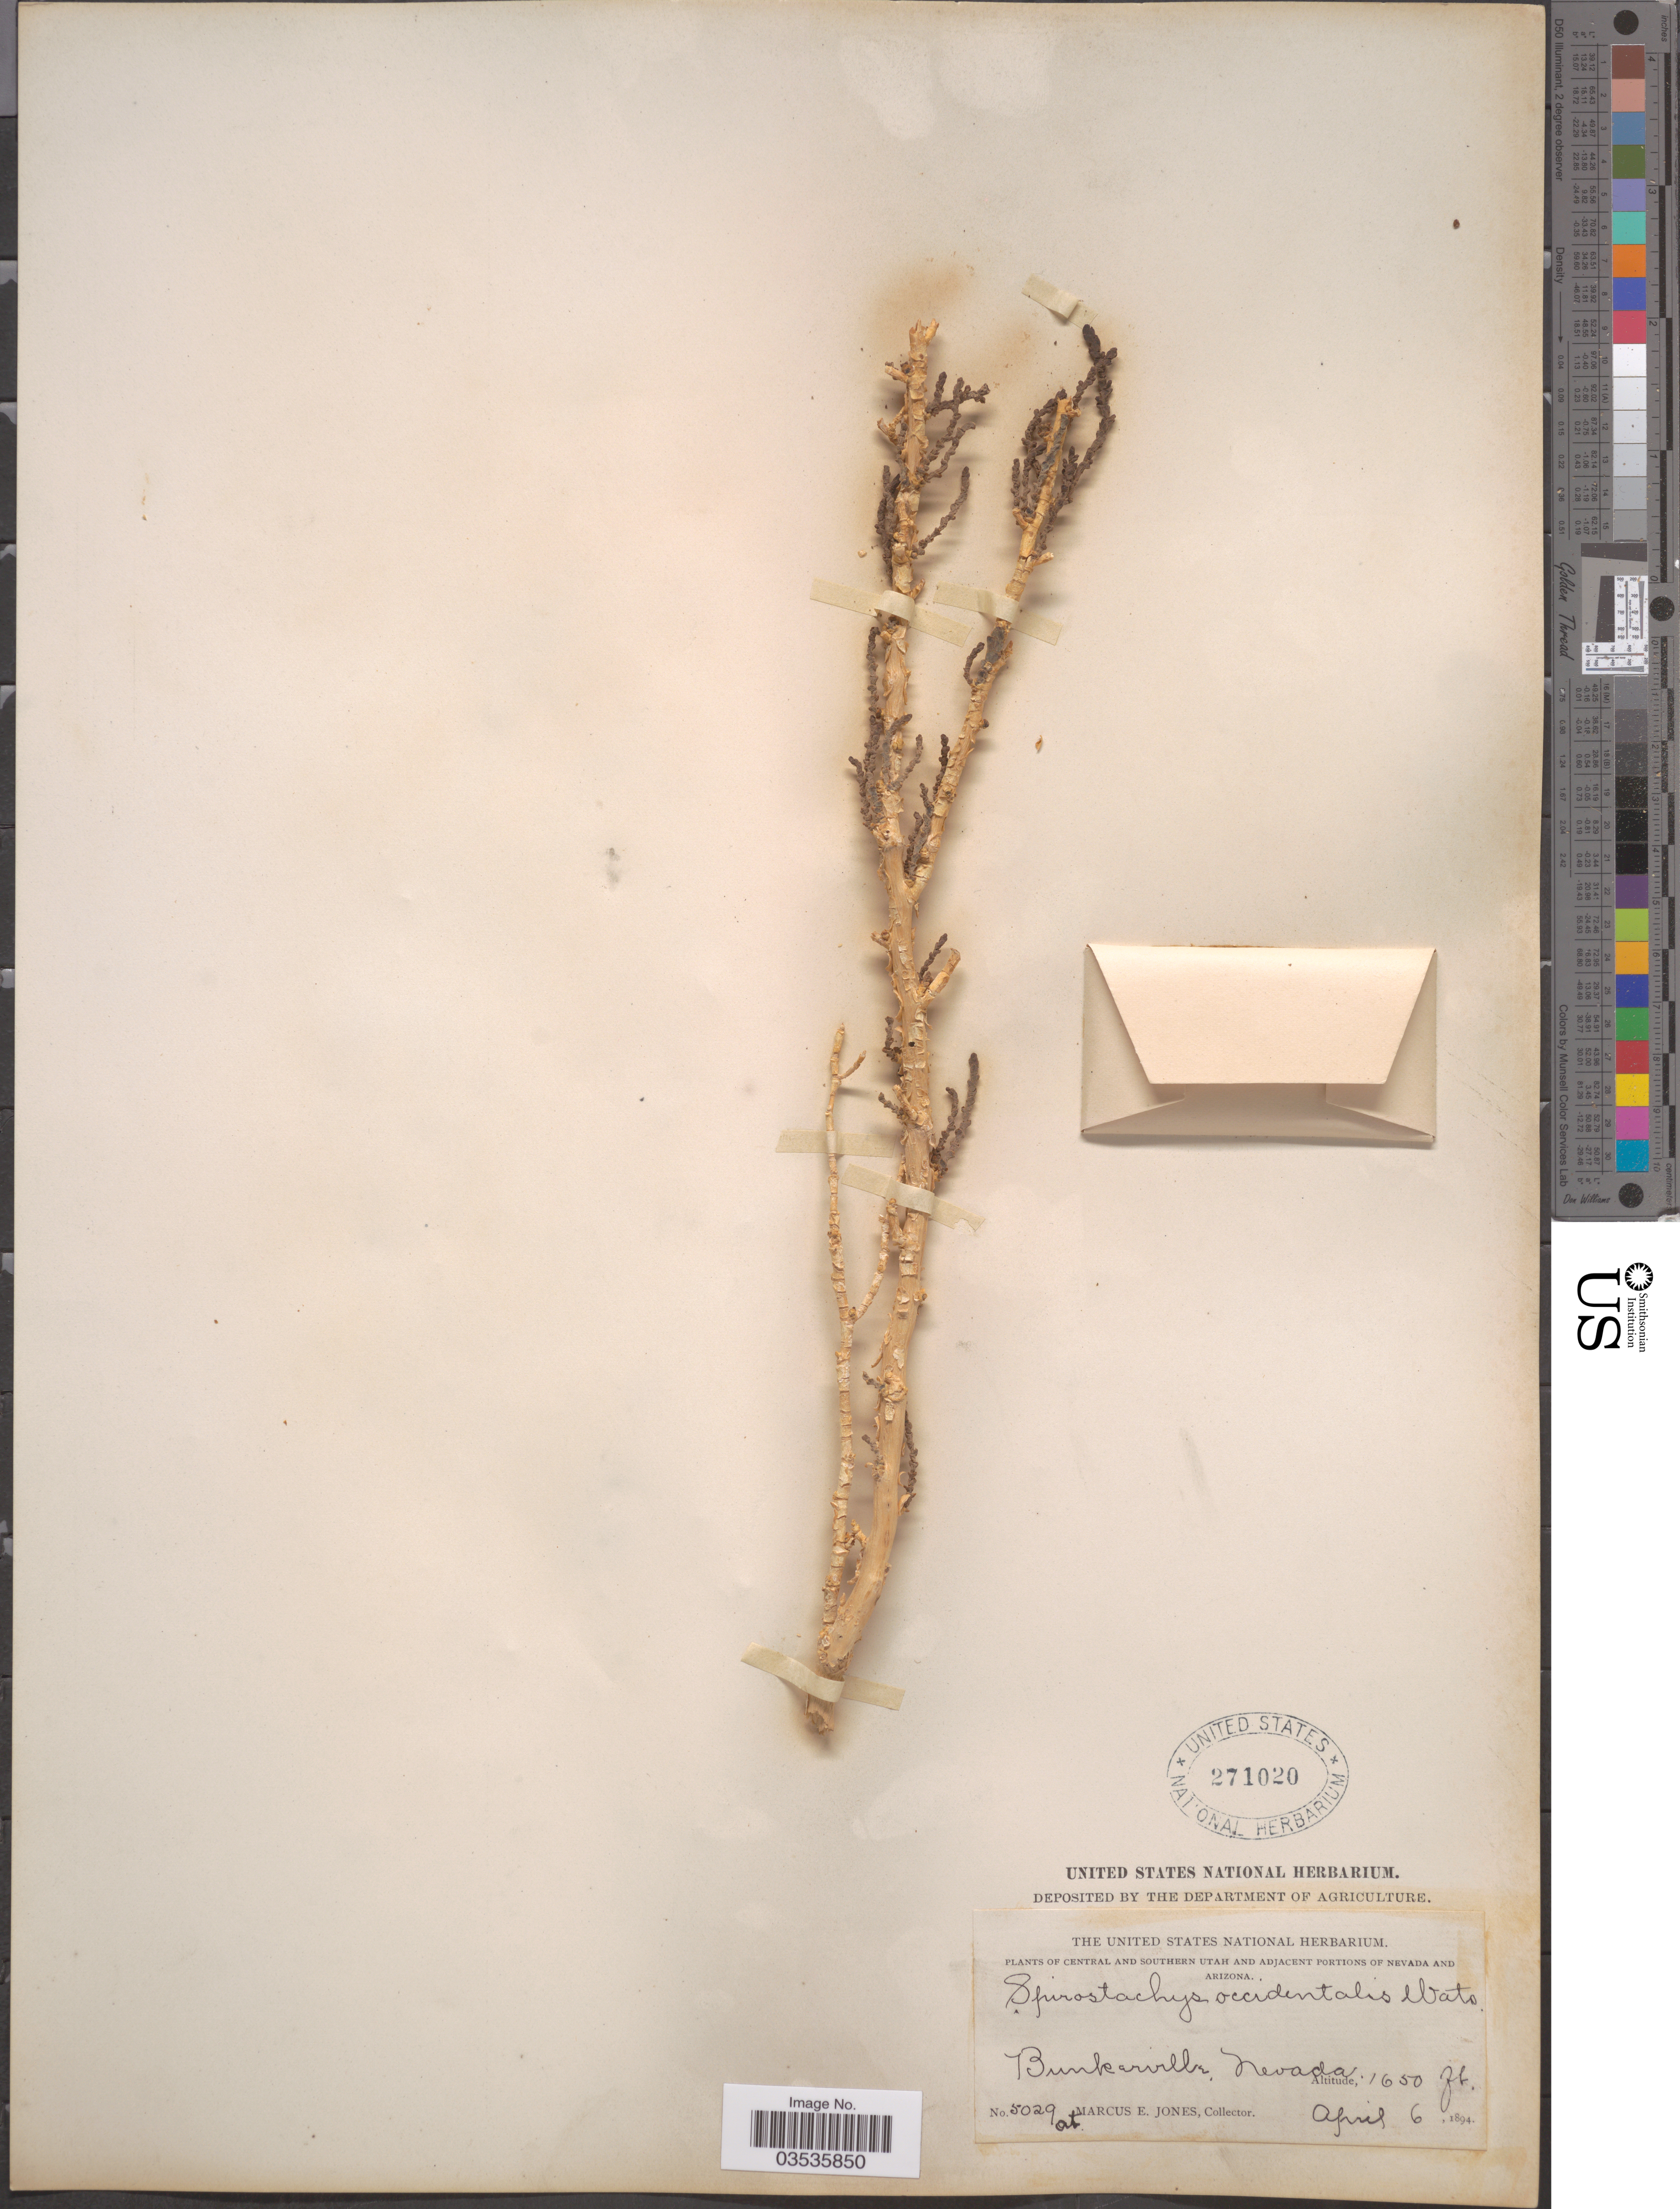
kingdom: Plantae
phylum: Tracheophyta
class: Magnoliopsida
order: Caryophyllales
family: Amaranthaceae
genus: Allenrolfea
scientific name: Allenrolfea occidentalis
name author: (S. Watson) Kuntze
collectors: M. E. Jones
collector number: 5029at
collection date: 1894-04-06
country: United States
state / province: Nevada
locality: Bunkerville.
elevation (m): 503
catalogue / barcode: US 271020